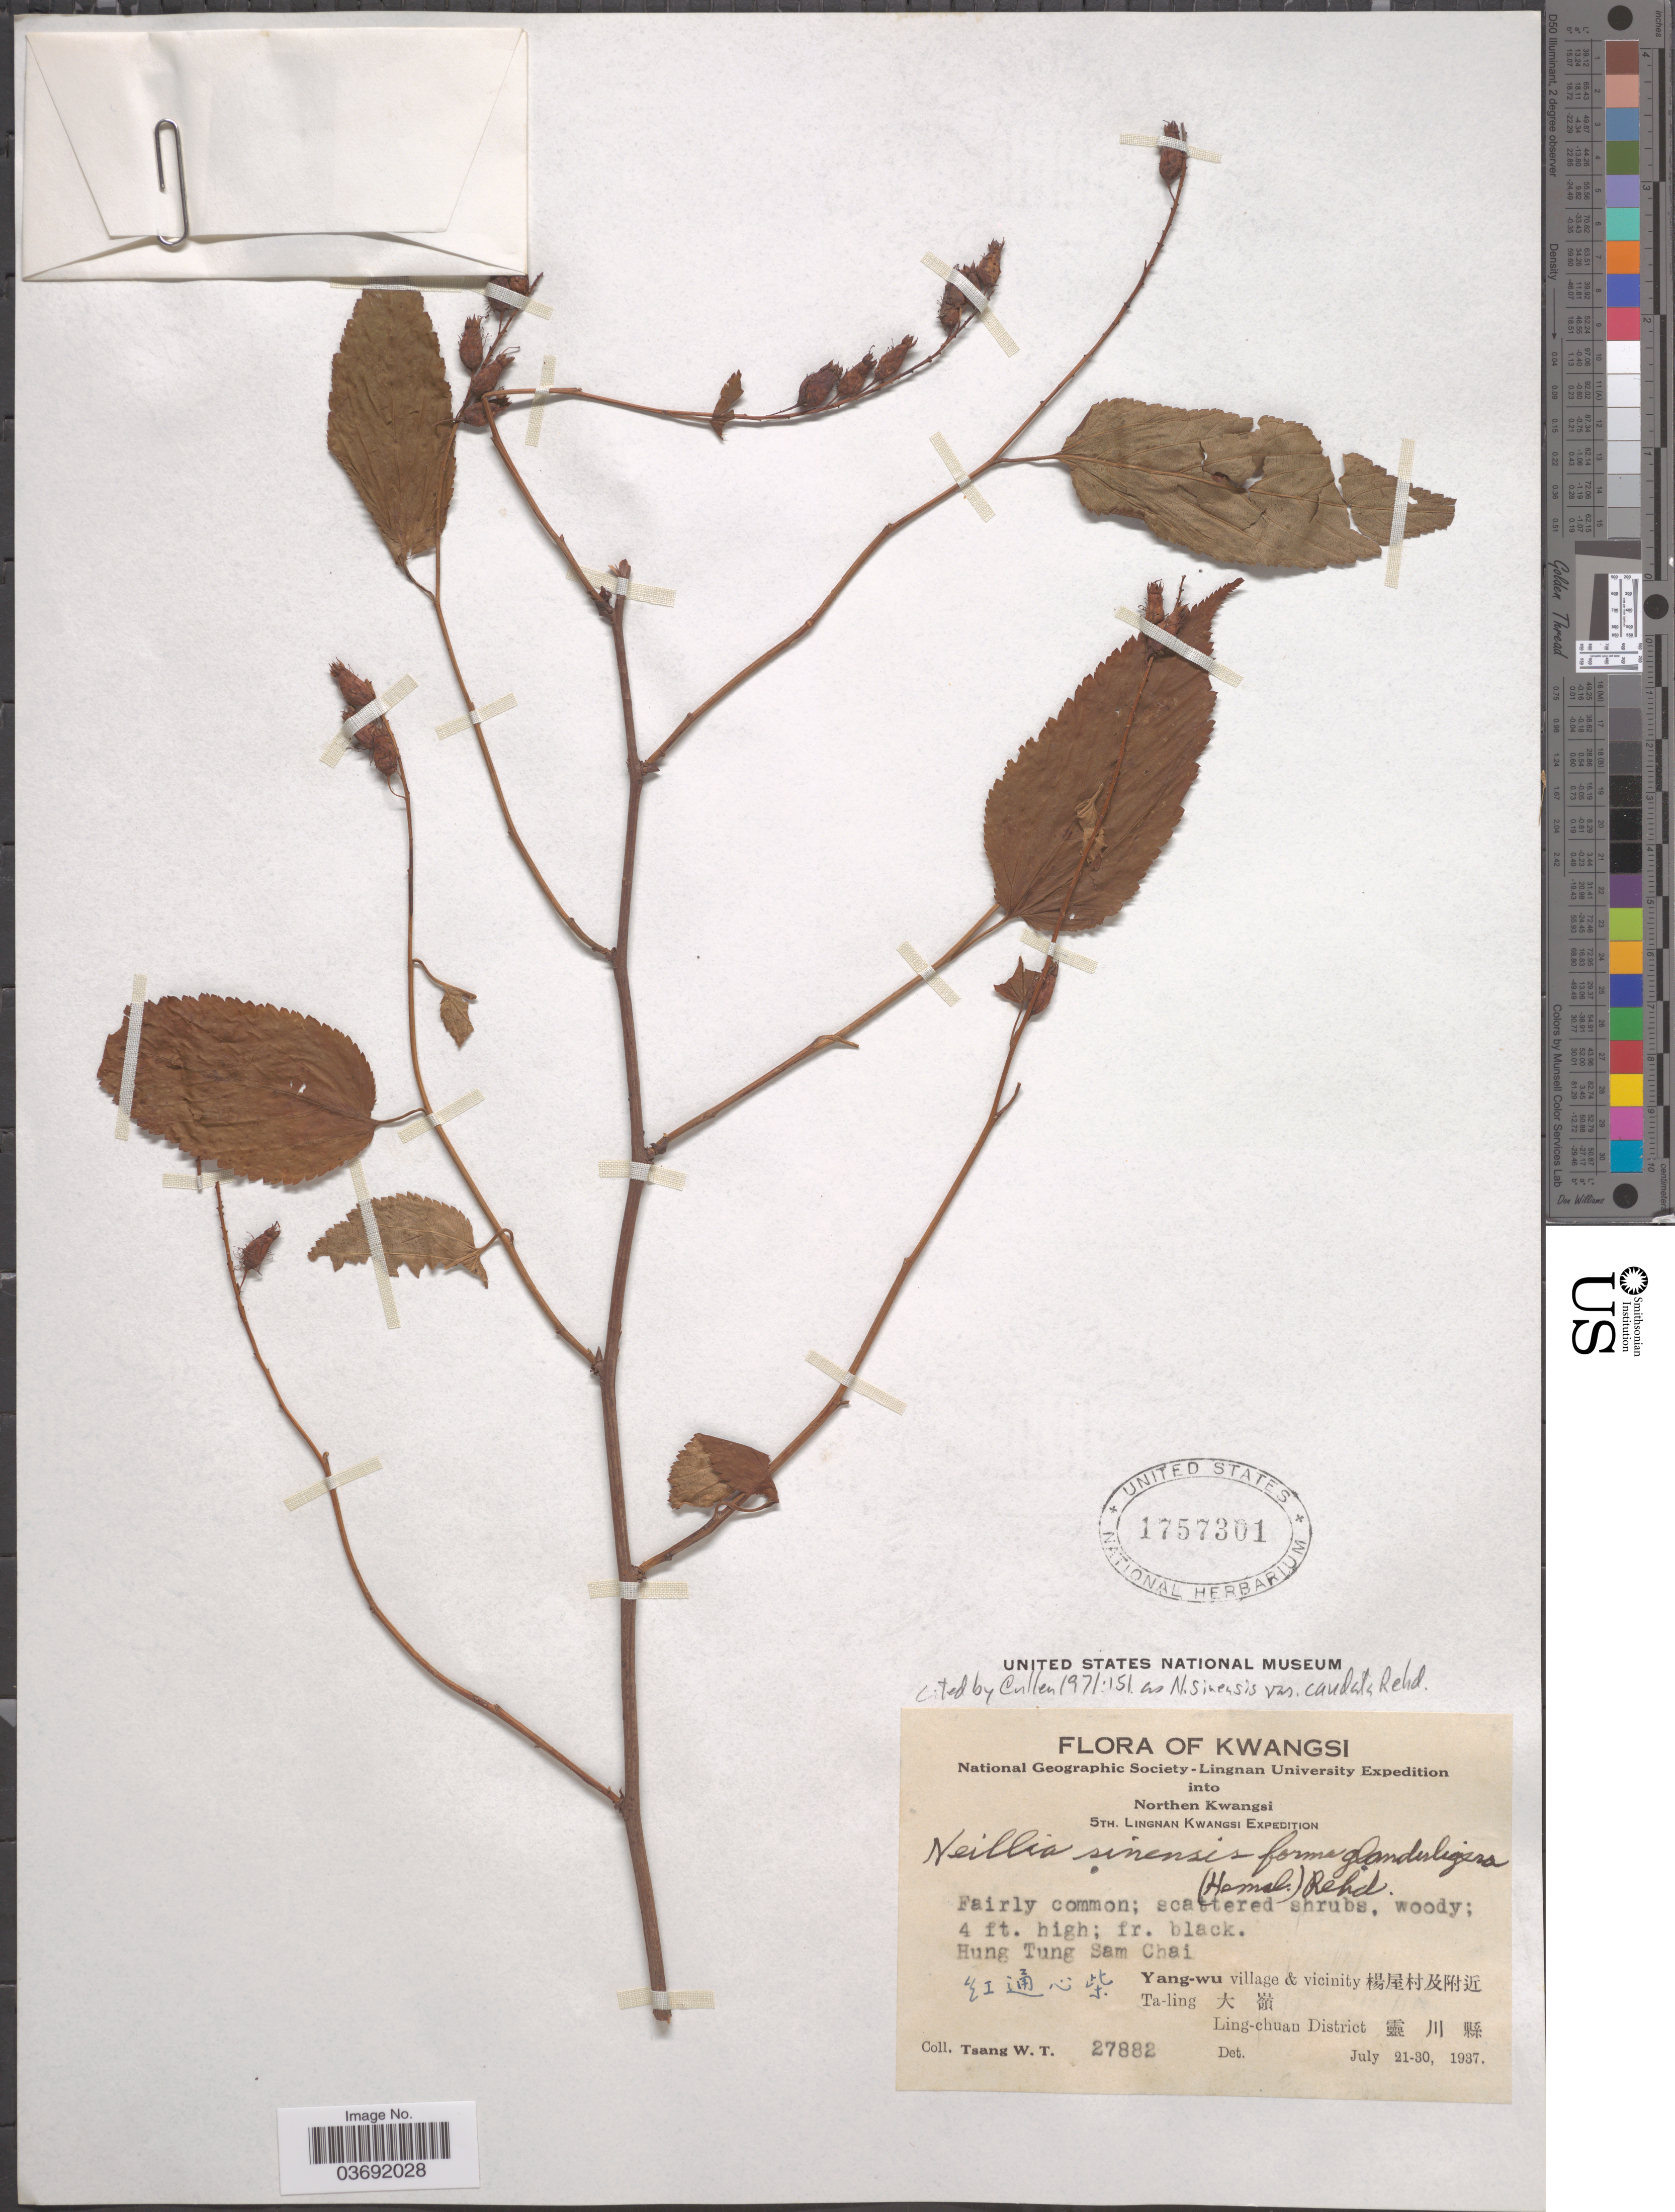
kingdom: Plantae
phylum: Tracheophyta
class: Magnoliopsida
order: Rosales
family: Rosaceae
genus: Neillia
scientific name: Neillia sinensis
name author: Oliv.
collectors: W. T. Tsang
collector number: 27882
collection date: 1937-07-21/1937-07-30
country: China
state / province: Guangxi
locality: Northern Kwangsi. Hung Tung Sam Chai. Yang-wu village & vicinity X. Ta-ling X. Ling-chuan District X.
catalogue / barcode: US 1757301